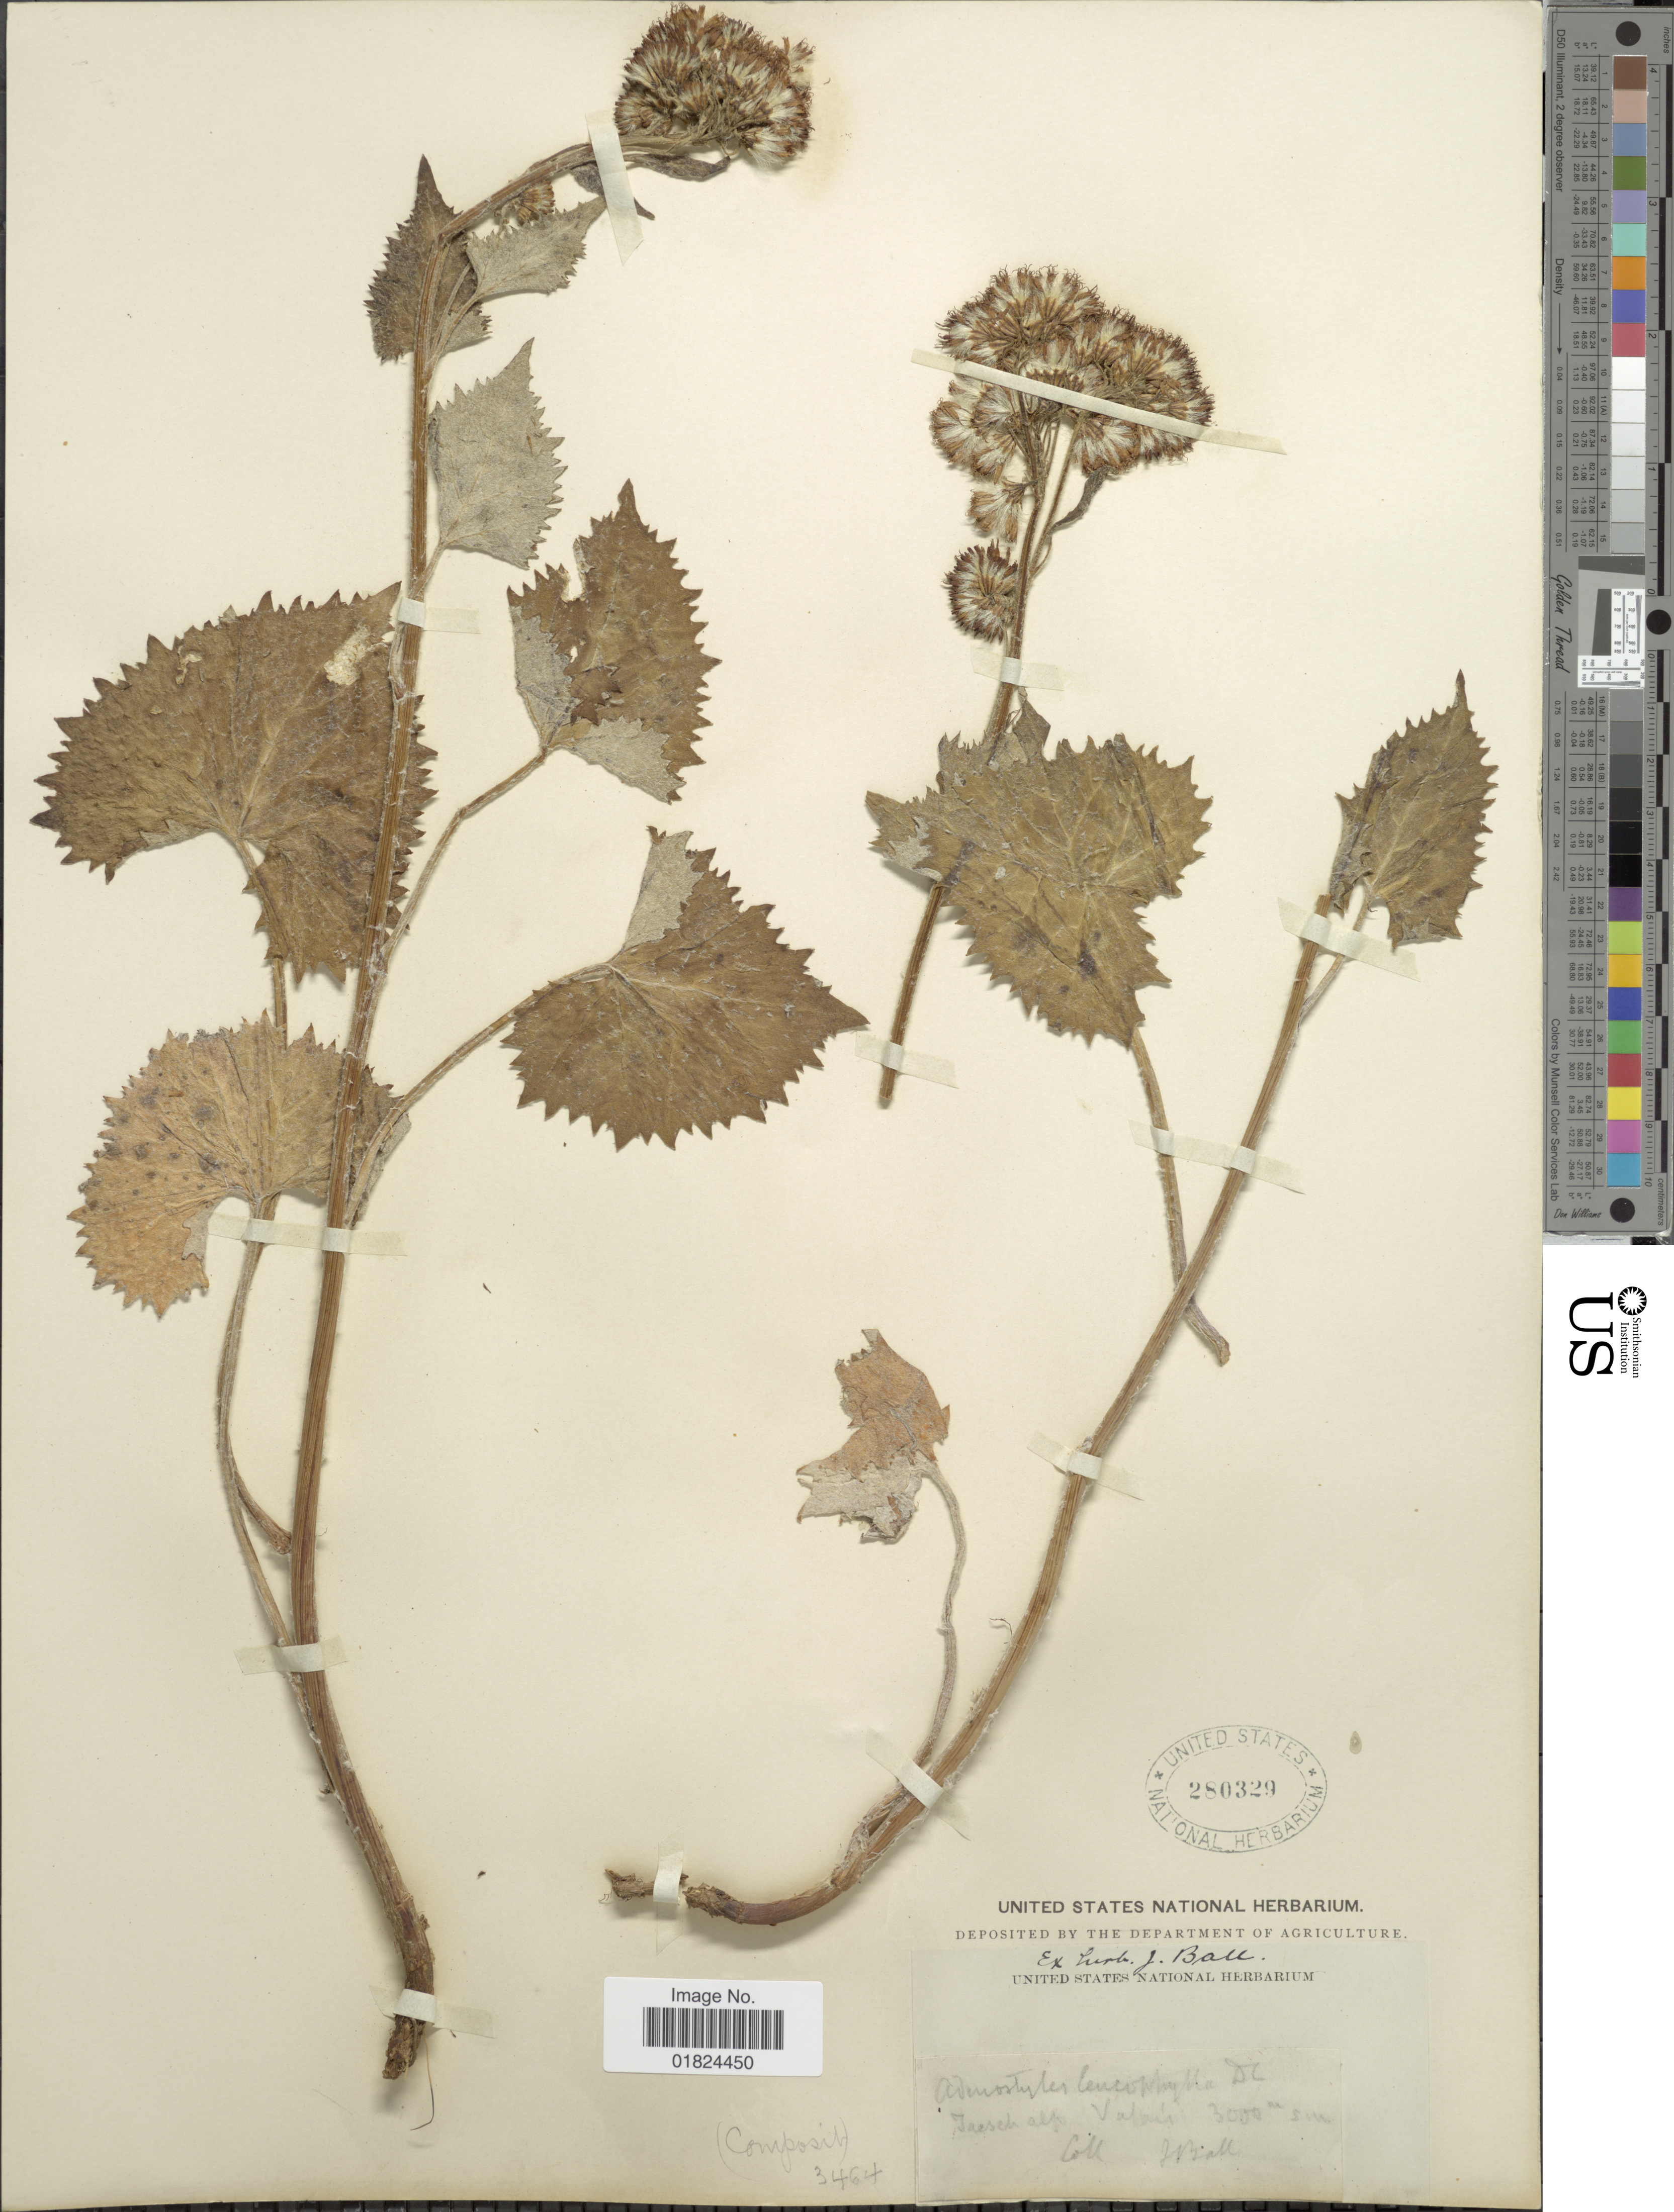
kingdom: Plantae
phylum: Tracheophyta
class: Magnoliopsida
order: Asterales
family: Asteraceae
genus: Adenostyles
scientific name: Adenostyles leucophylla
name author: (Willd.) Rchb.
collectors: J. Ball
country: Switzerland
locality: Taesch alp. Valais.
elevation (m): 3000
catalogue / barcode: US 280329